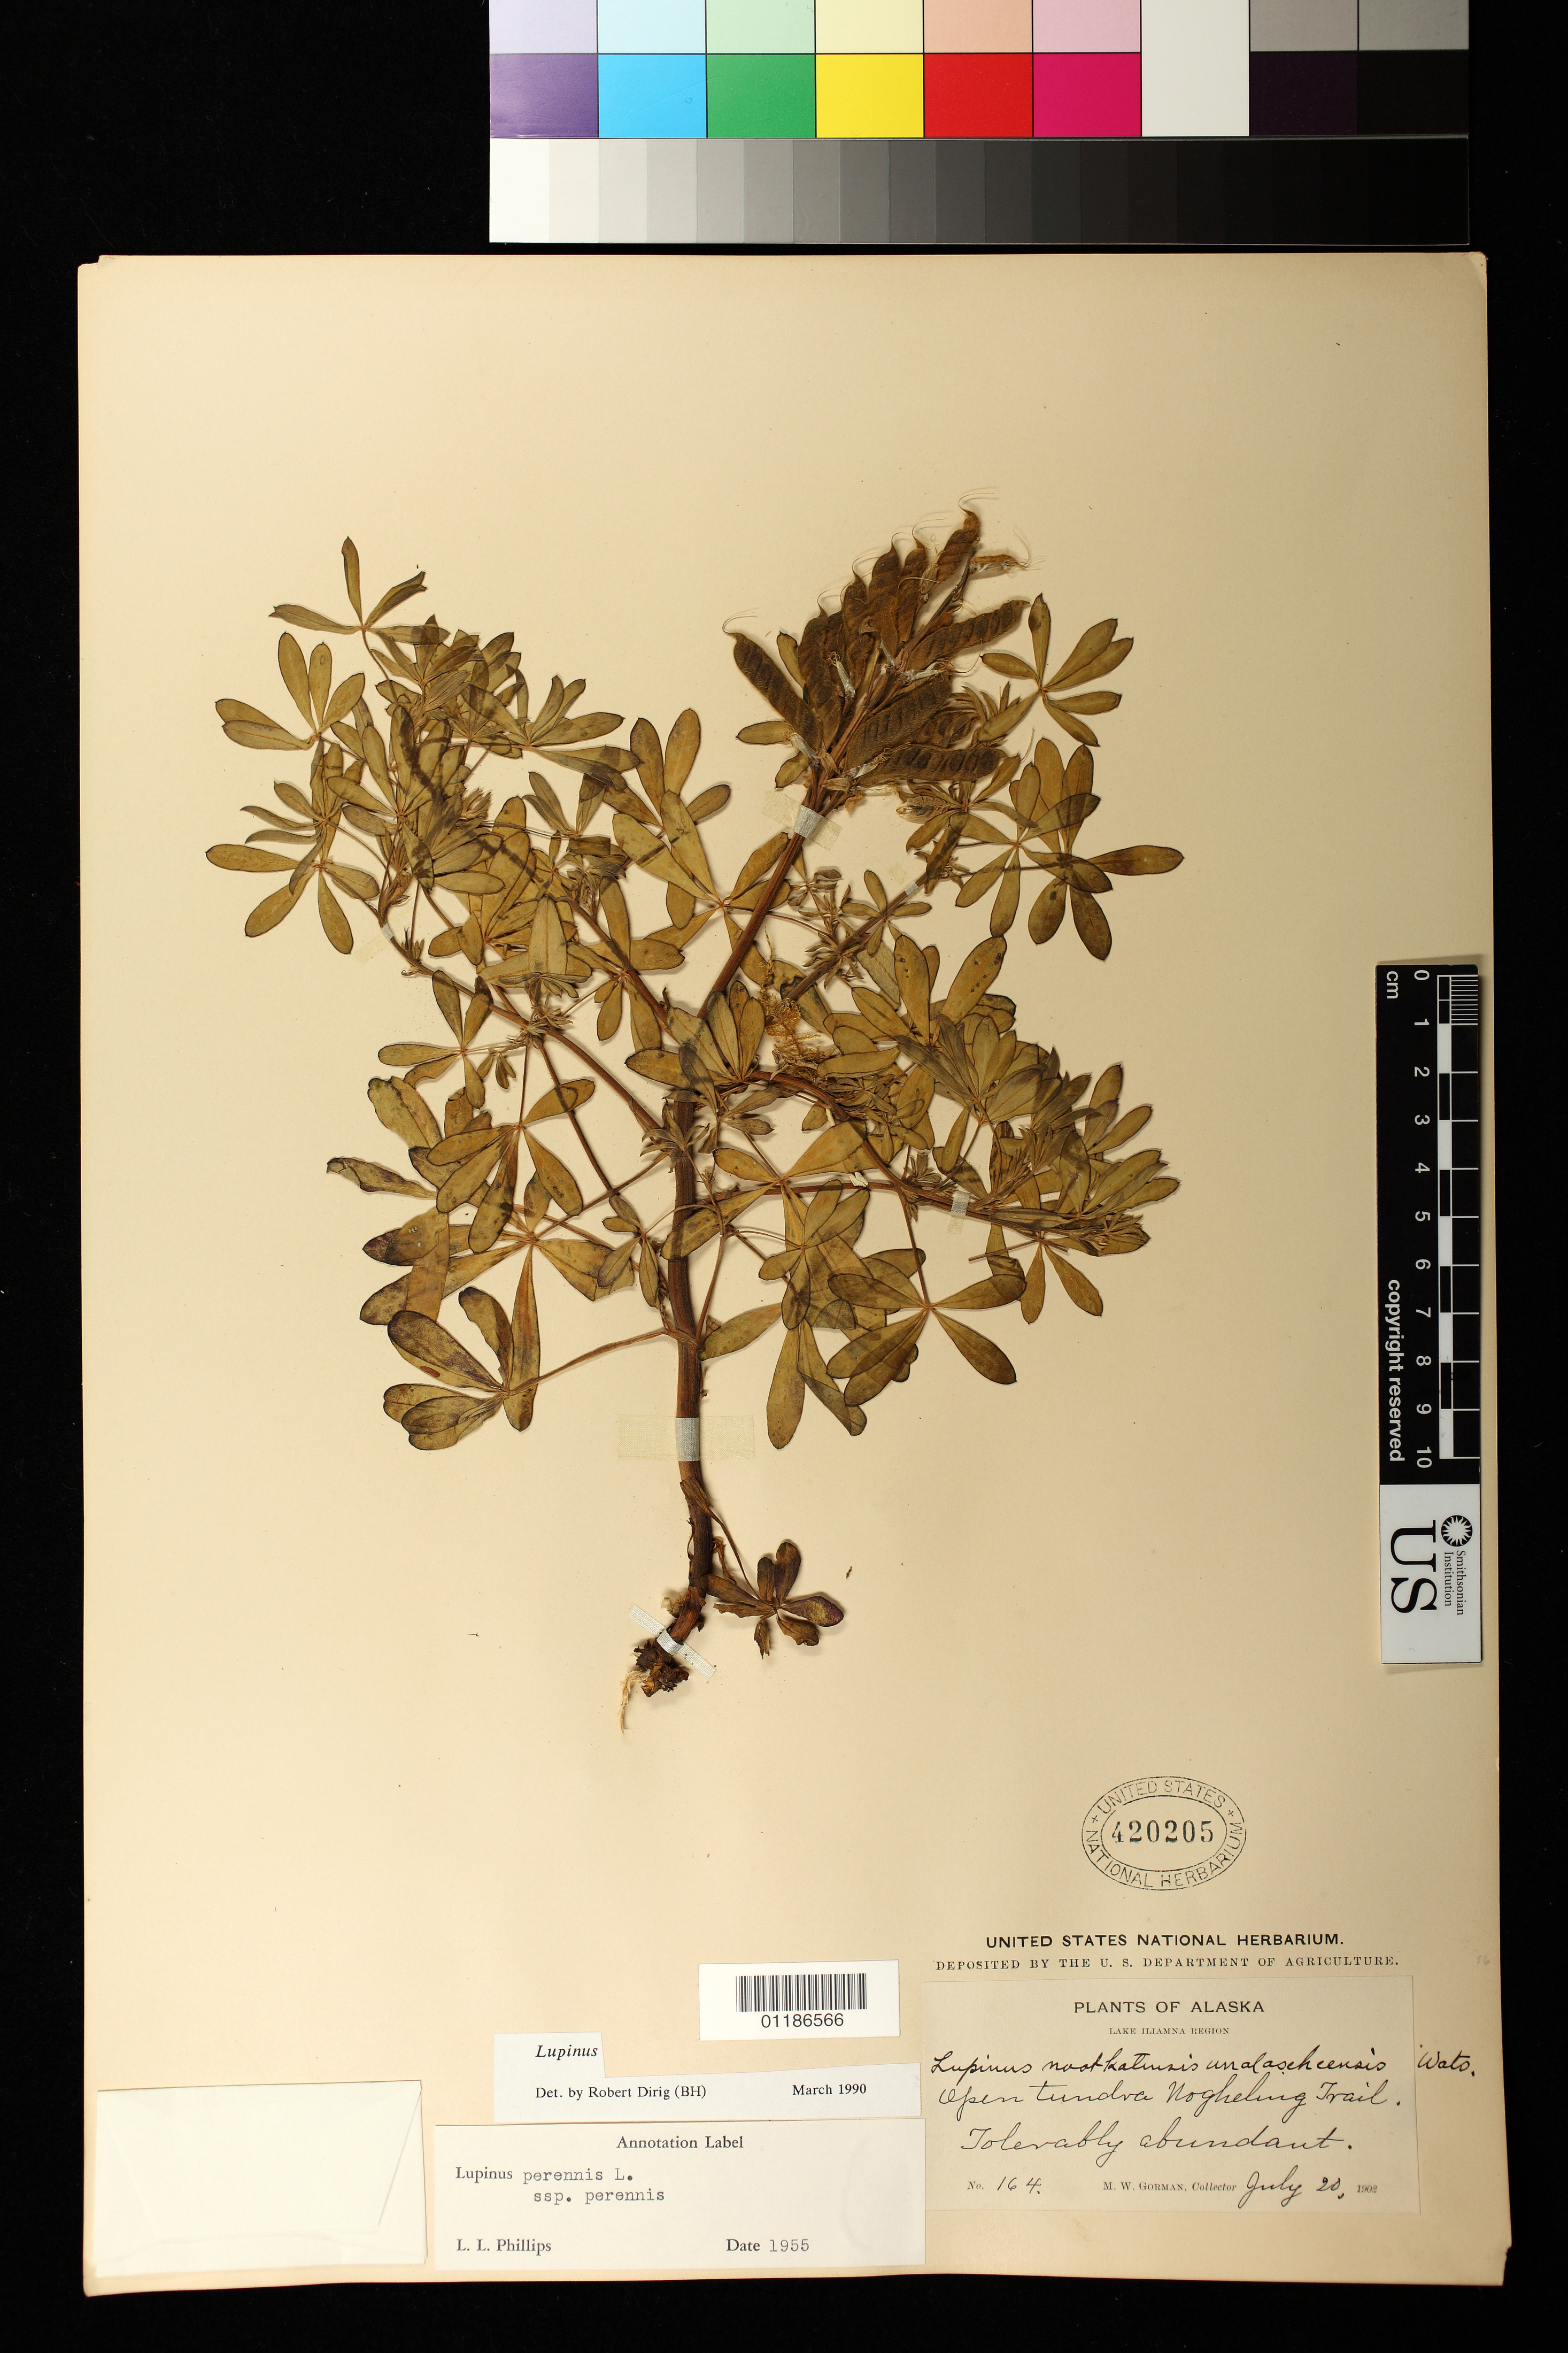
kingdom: Plantae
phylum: Tracheophyta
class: Magnoliopsida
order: Fabales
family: Fabaceae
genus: Lupinus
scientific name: Lupinus perennis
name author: L.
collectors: M. W. Gorman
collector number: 164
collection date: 1902-07-20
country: United States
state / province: Alaska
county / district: Lake and Peninsula Borough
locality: Open tundra Nogheling Trail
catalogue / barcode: US 420205